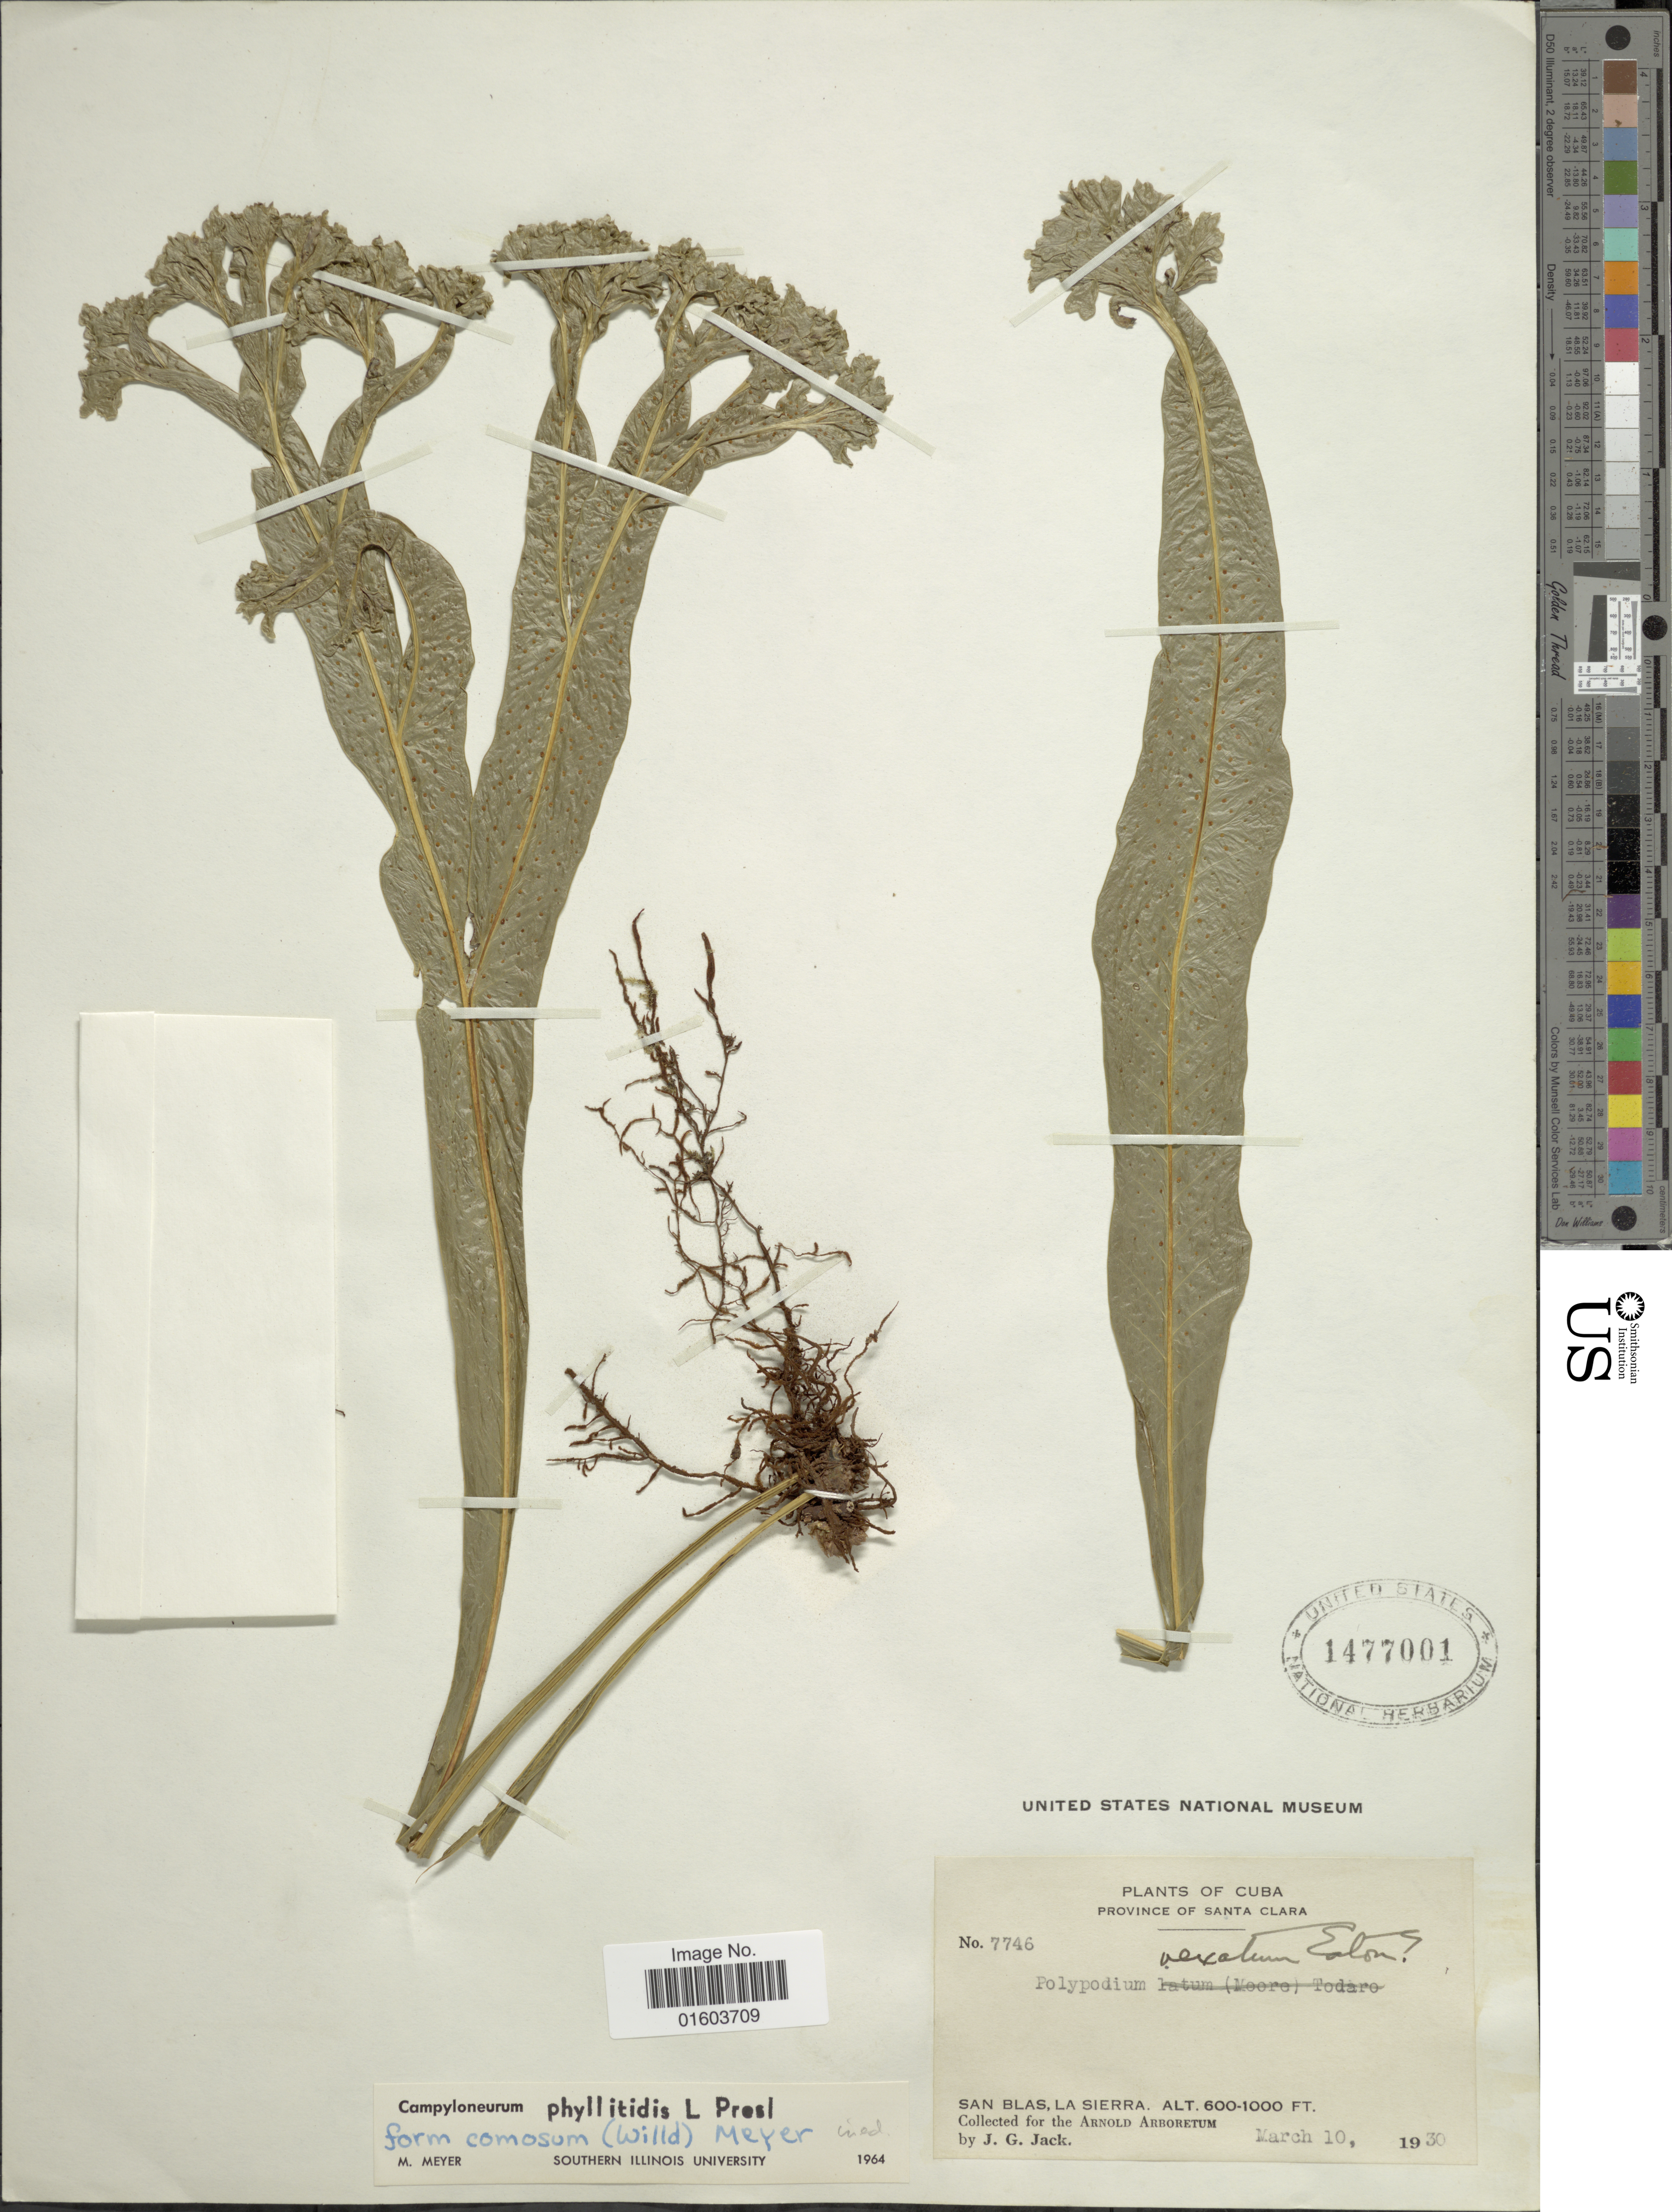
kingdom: Plantae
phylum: Tracheophyta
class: Polypodiopsida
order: Polypodiales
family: Polypodiaceae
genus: Campyloneurum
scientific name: Campyloneurum phyllitidis f. comosum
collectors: J. G. Jack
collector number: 7746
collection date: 1930-03-10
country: Cuba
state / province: Las Villas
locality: Cuba, San Blas, La Sierra.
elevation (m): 183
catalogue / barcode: US 1477001